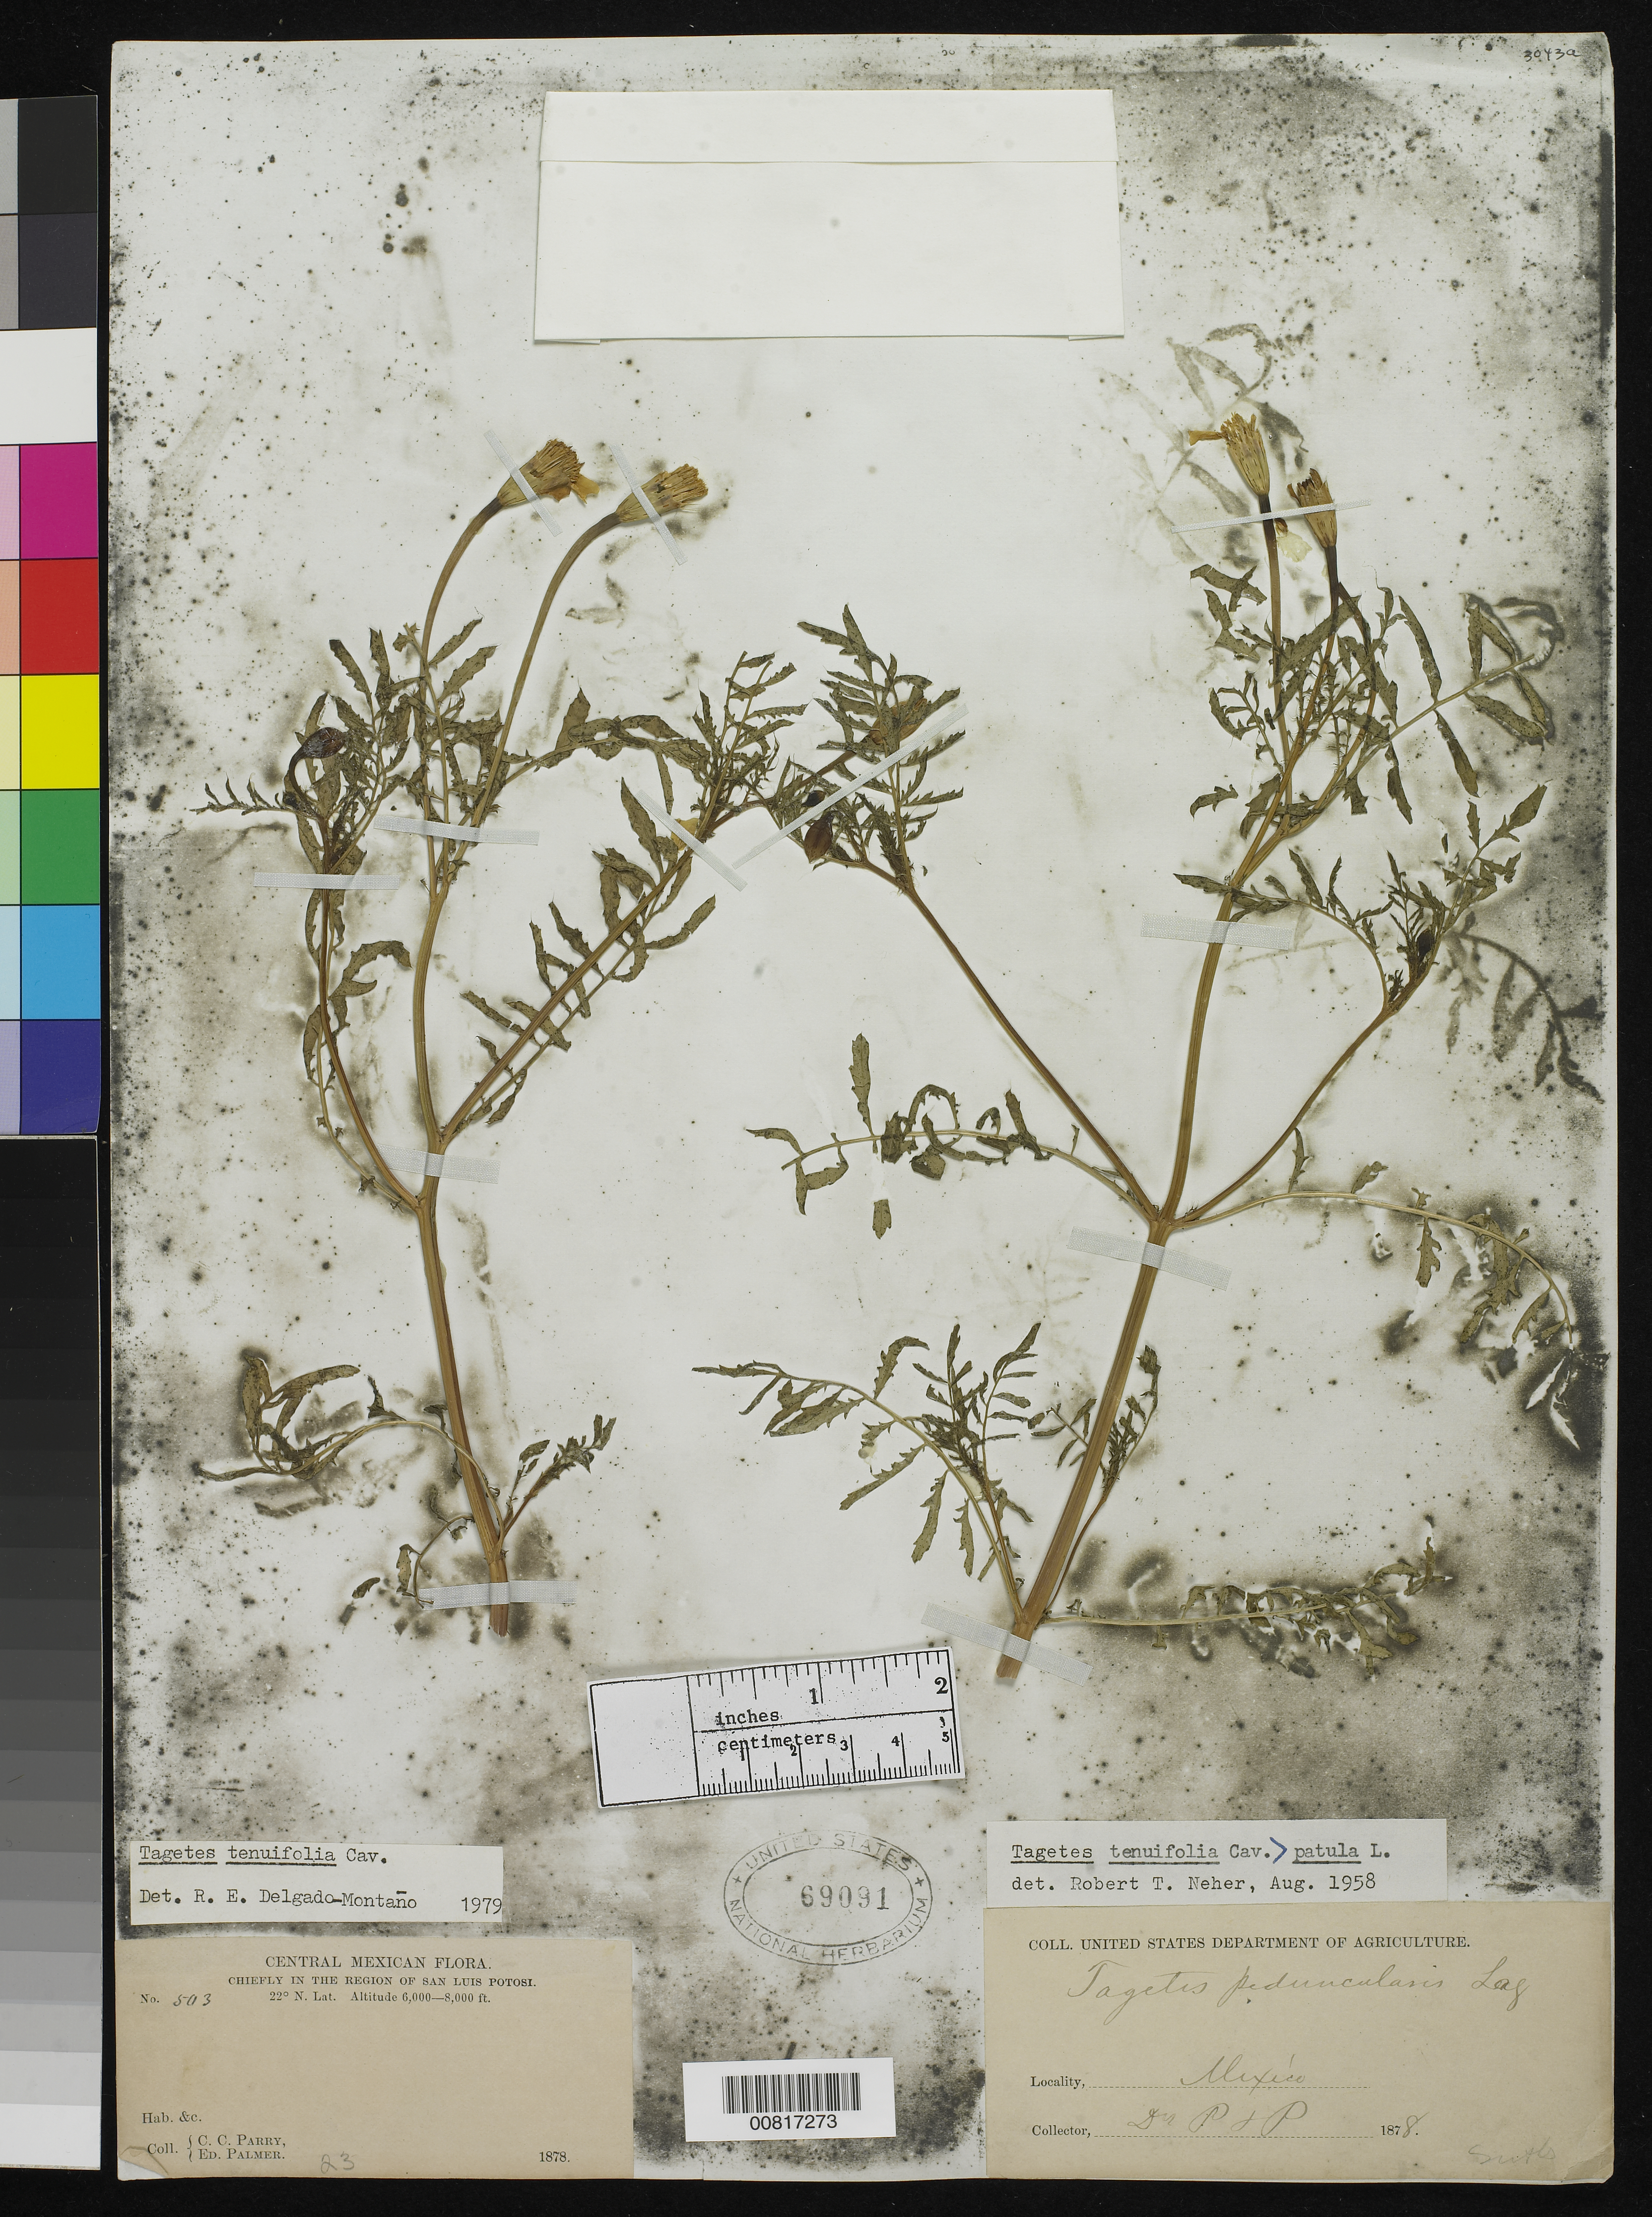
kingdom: Plantae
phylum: Tracheophyta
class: Magnoliopsida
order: Asterales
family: Asteraceae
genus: Tagetes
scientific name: Tagetes tenuifolia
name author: Cav.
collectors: C. C. Parry & E. Palmer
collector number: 503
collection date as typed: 1878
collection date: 1878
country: Mexico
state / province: San Luis Potosí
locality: Chiefly in the region of San Luis Potosí.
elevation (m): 1829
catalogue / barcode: US 69091